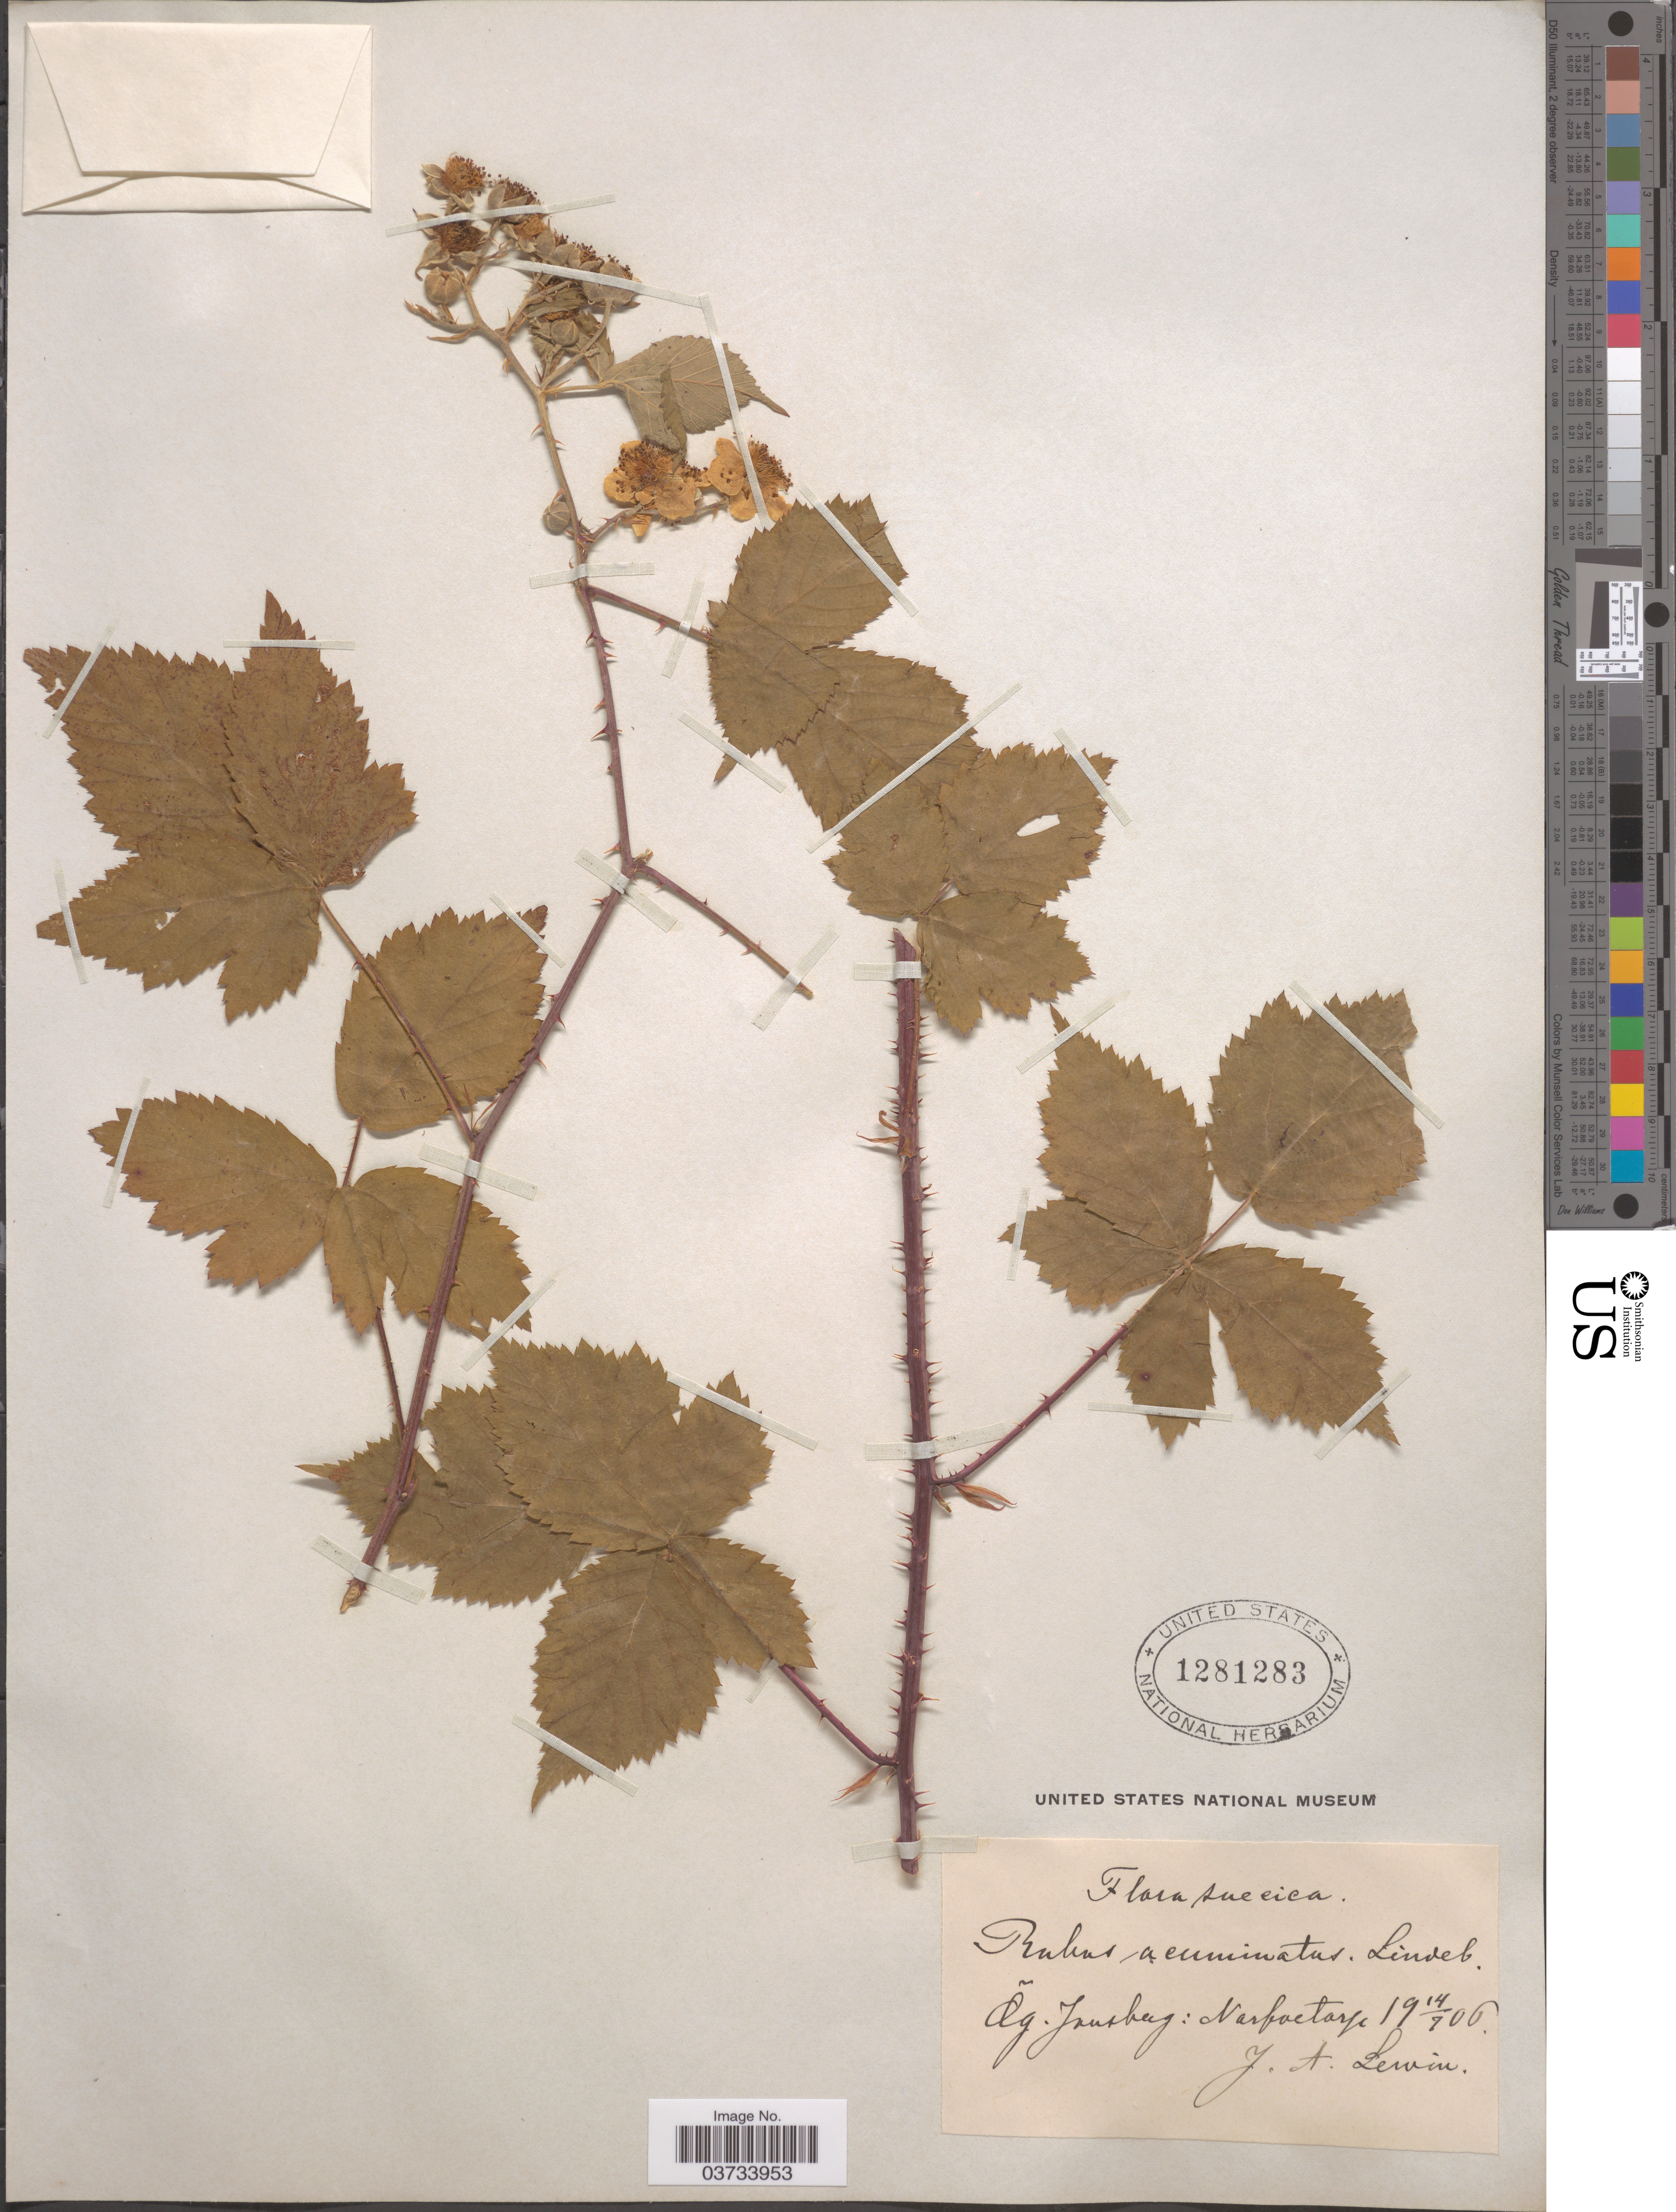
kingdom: Plantae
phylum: Tracheophyta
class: Magnoliopsida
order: Rosales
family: Rosaceae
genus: Rubus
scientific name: Rubus acuminatus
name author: Sm.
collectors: J. Lewin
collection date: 1906-07-14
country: Sweden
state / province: Östergötland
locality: Suecica. Õg. Jonsberg: Narfactorp [interpreted].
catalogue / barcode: US 1281283